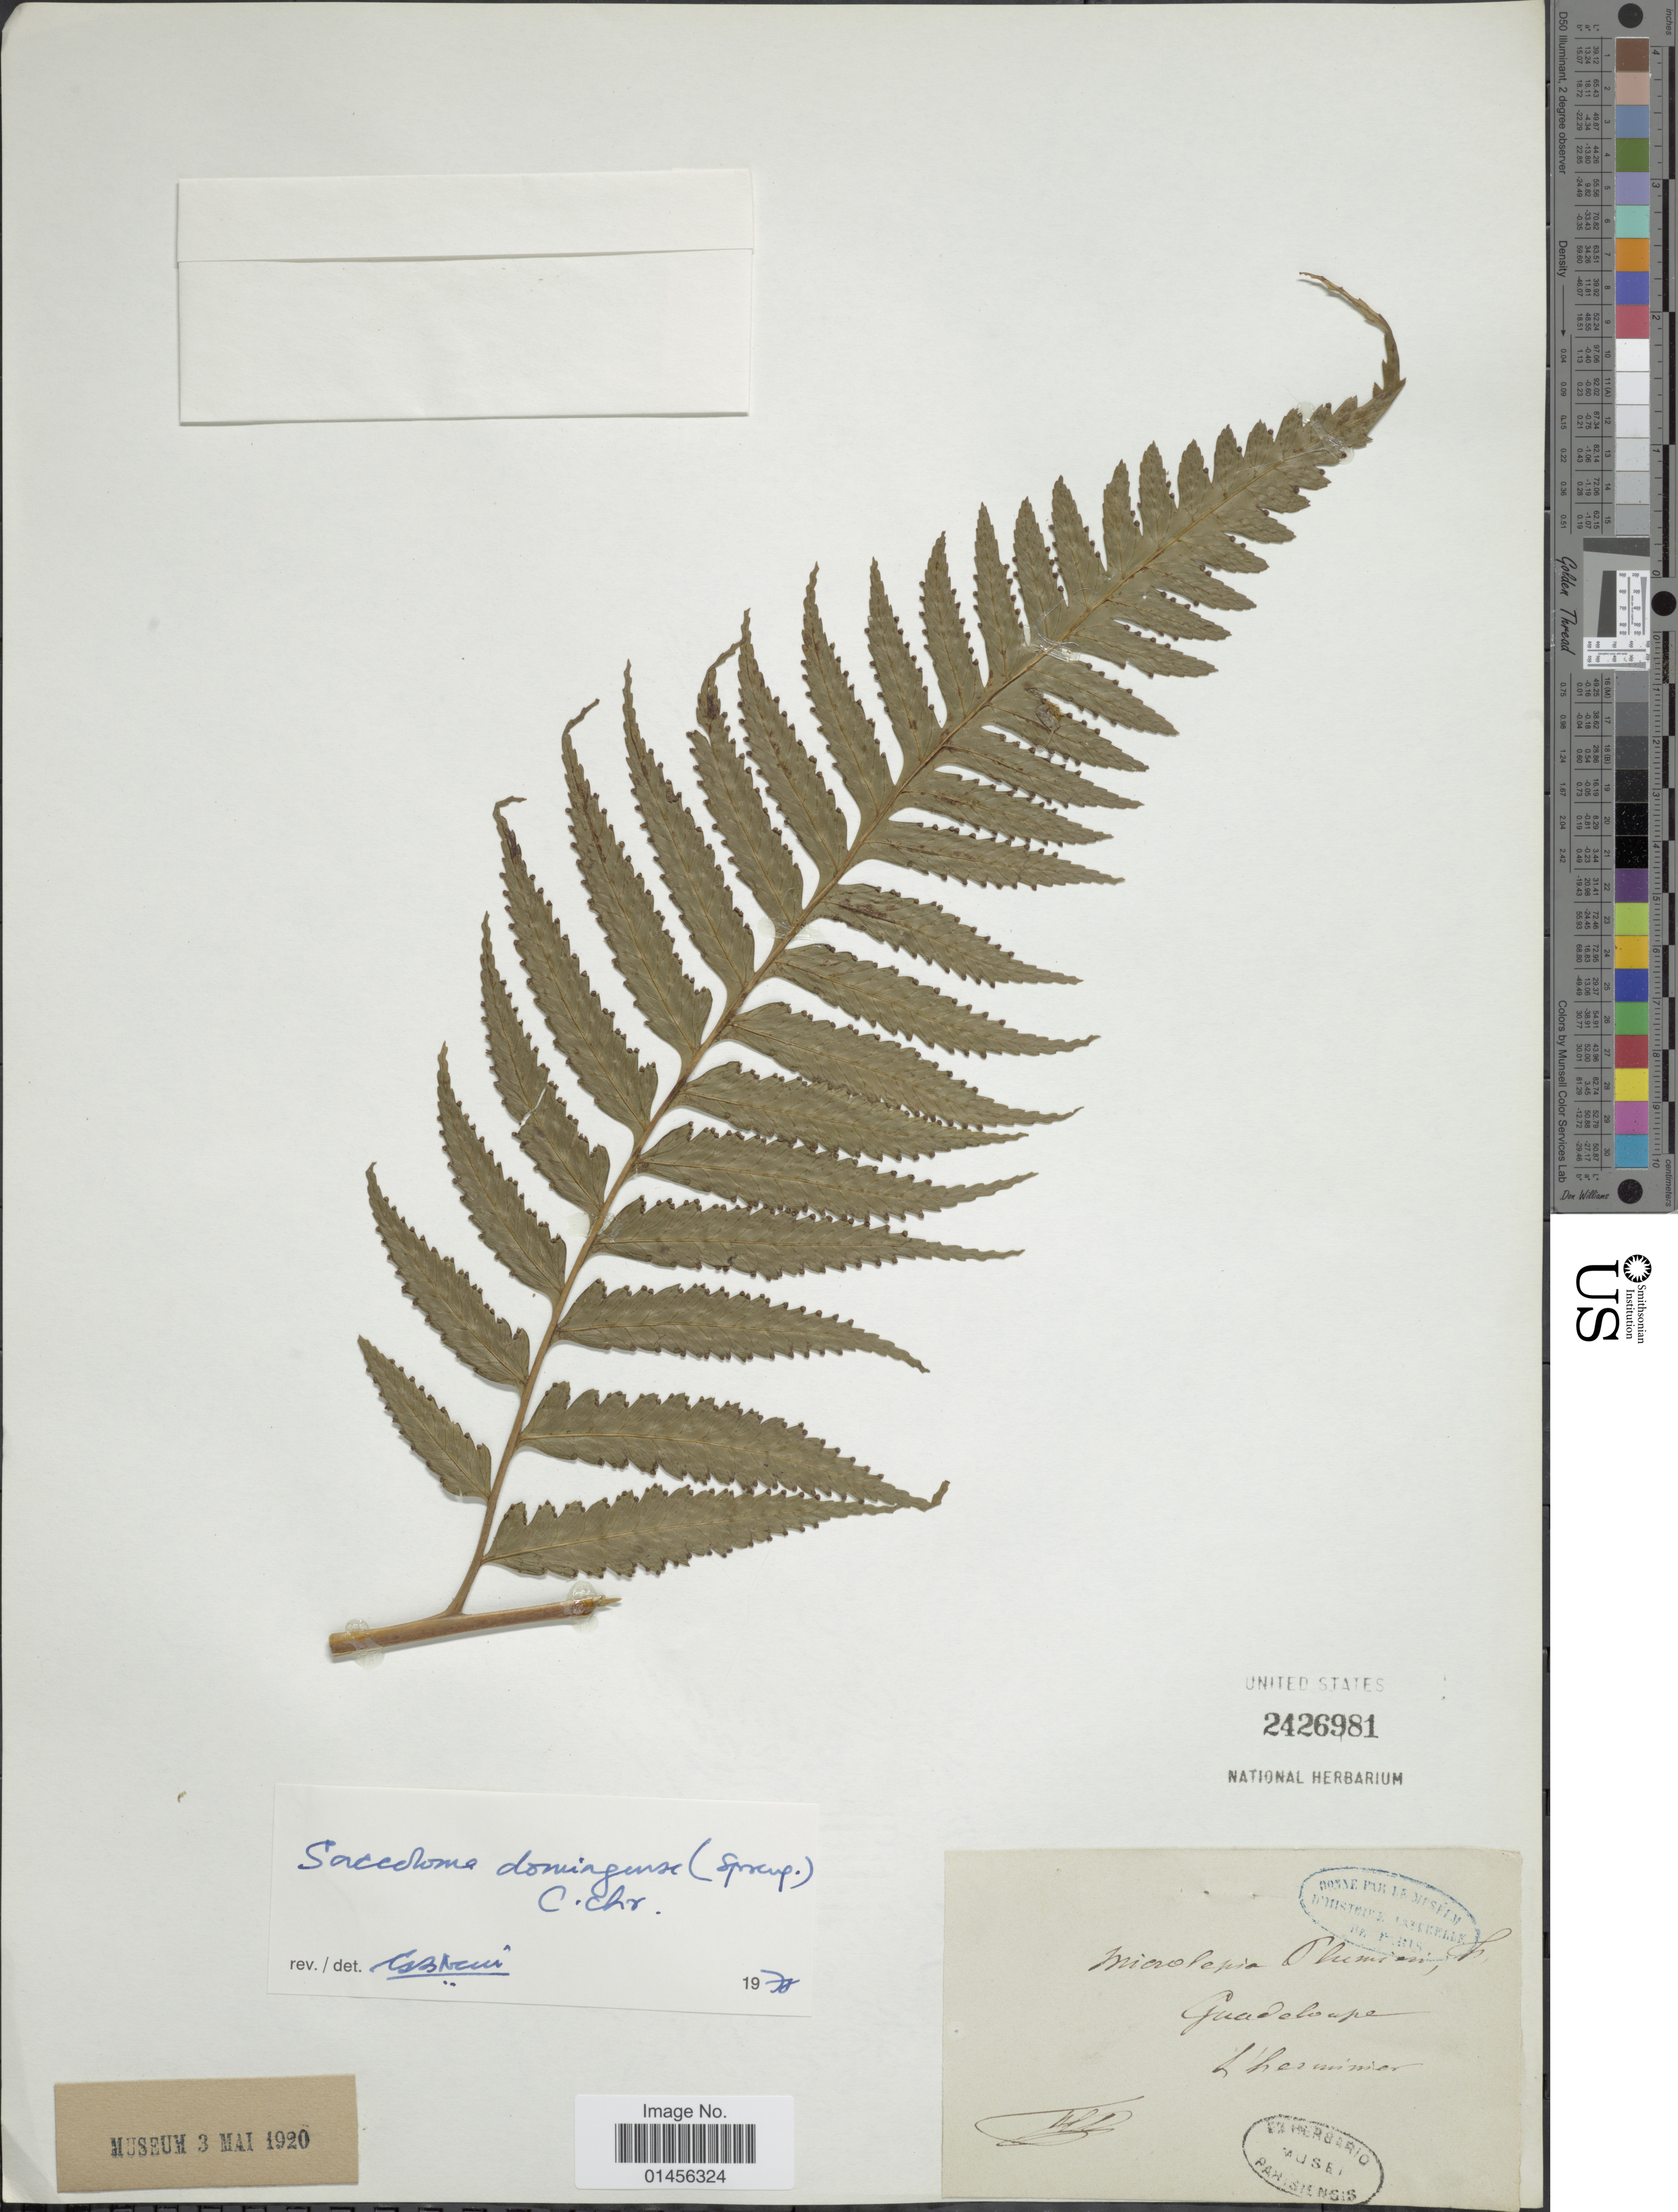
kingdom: Plantae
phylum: Tracheophyta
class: Polypodiopsida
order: Polypodiales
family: Saccolomataceae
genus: Saccoloma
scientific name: Saccoloma domingense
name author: (Spreng.) C. Chr.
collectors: -. L'Herminier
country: Guadeloupe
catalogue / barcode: US 2426981